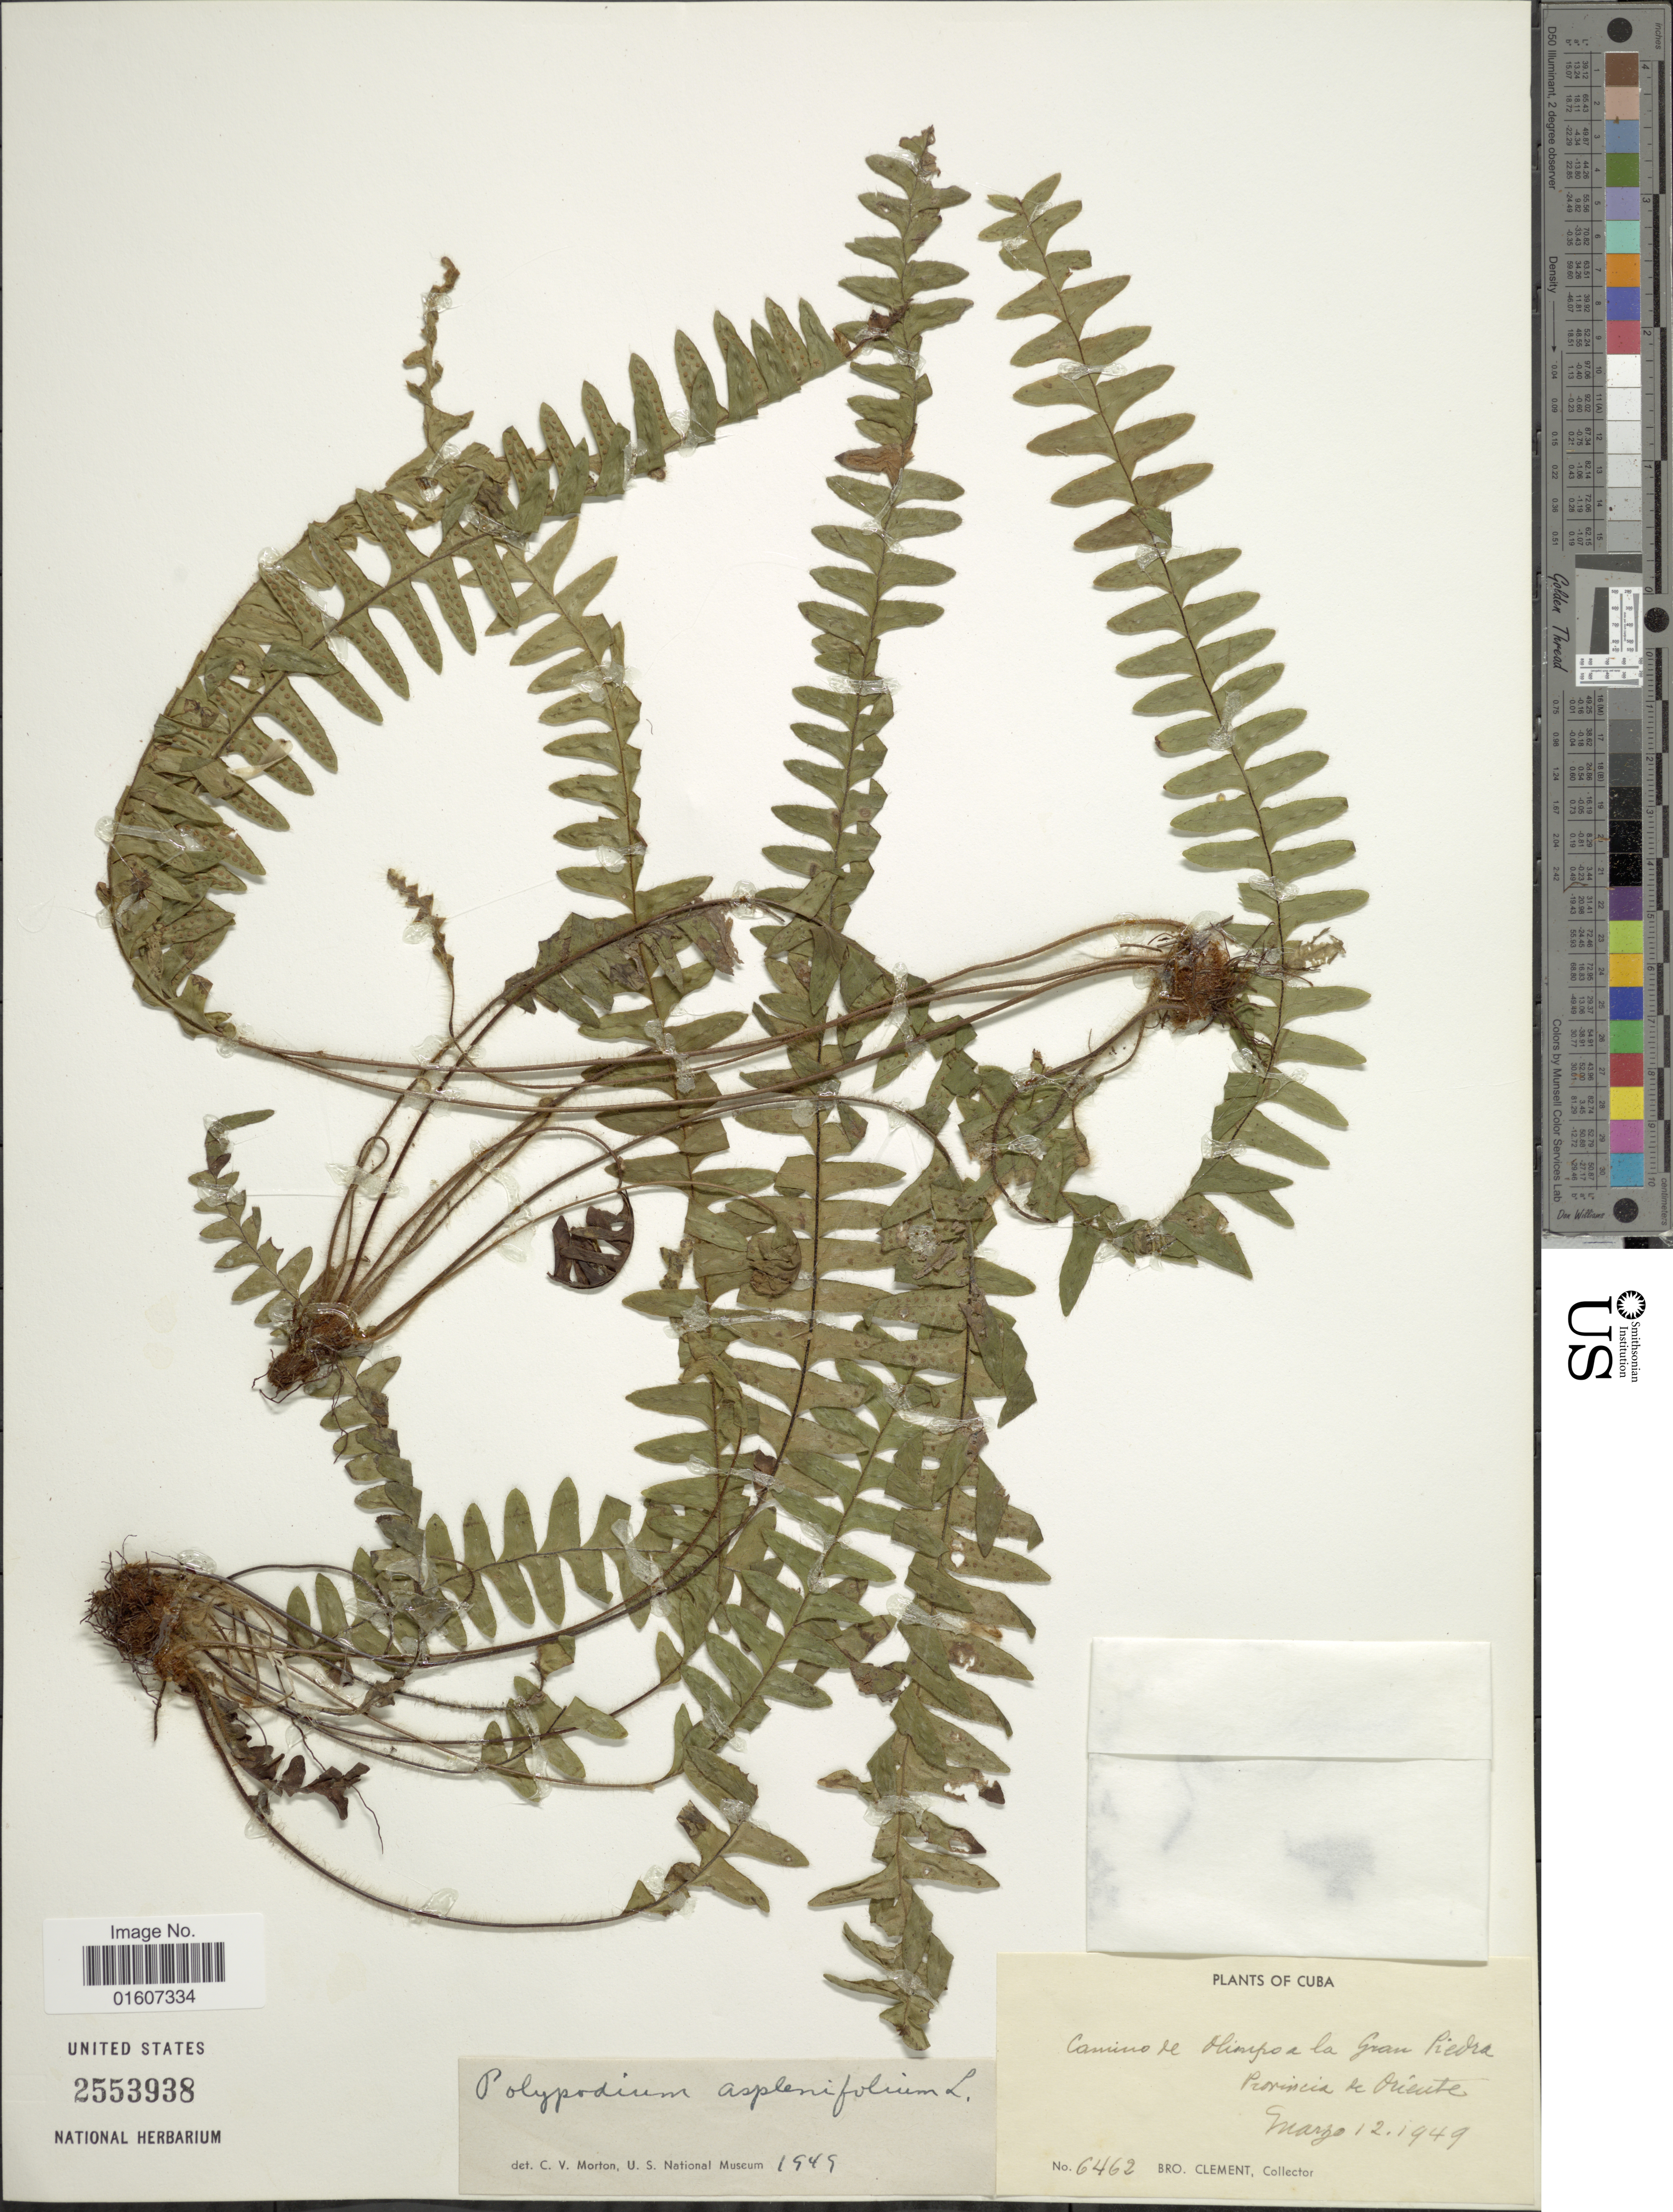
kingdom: Plantae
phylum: Tracheophyta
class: Polypodiopsida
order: Polypodiales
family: Polypodiaceae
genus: Terpsichore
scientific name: Terpsichore asplenifolia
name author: (L.) A.R. Sm.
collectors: B. Clement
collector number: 6462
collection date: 1949-03-12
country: Cuba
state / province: Oriente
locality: Provincia de Oriente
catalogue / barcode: US 2553938